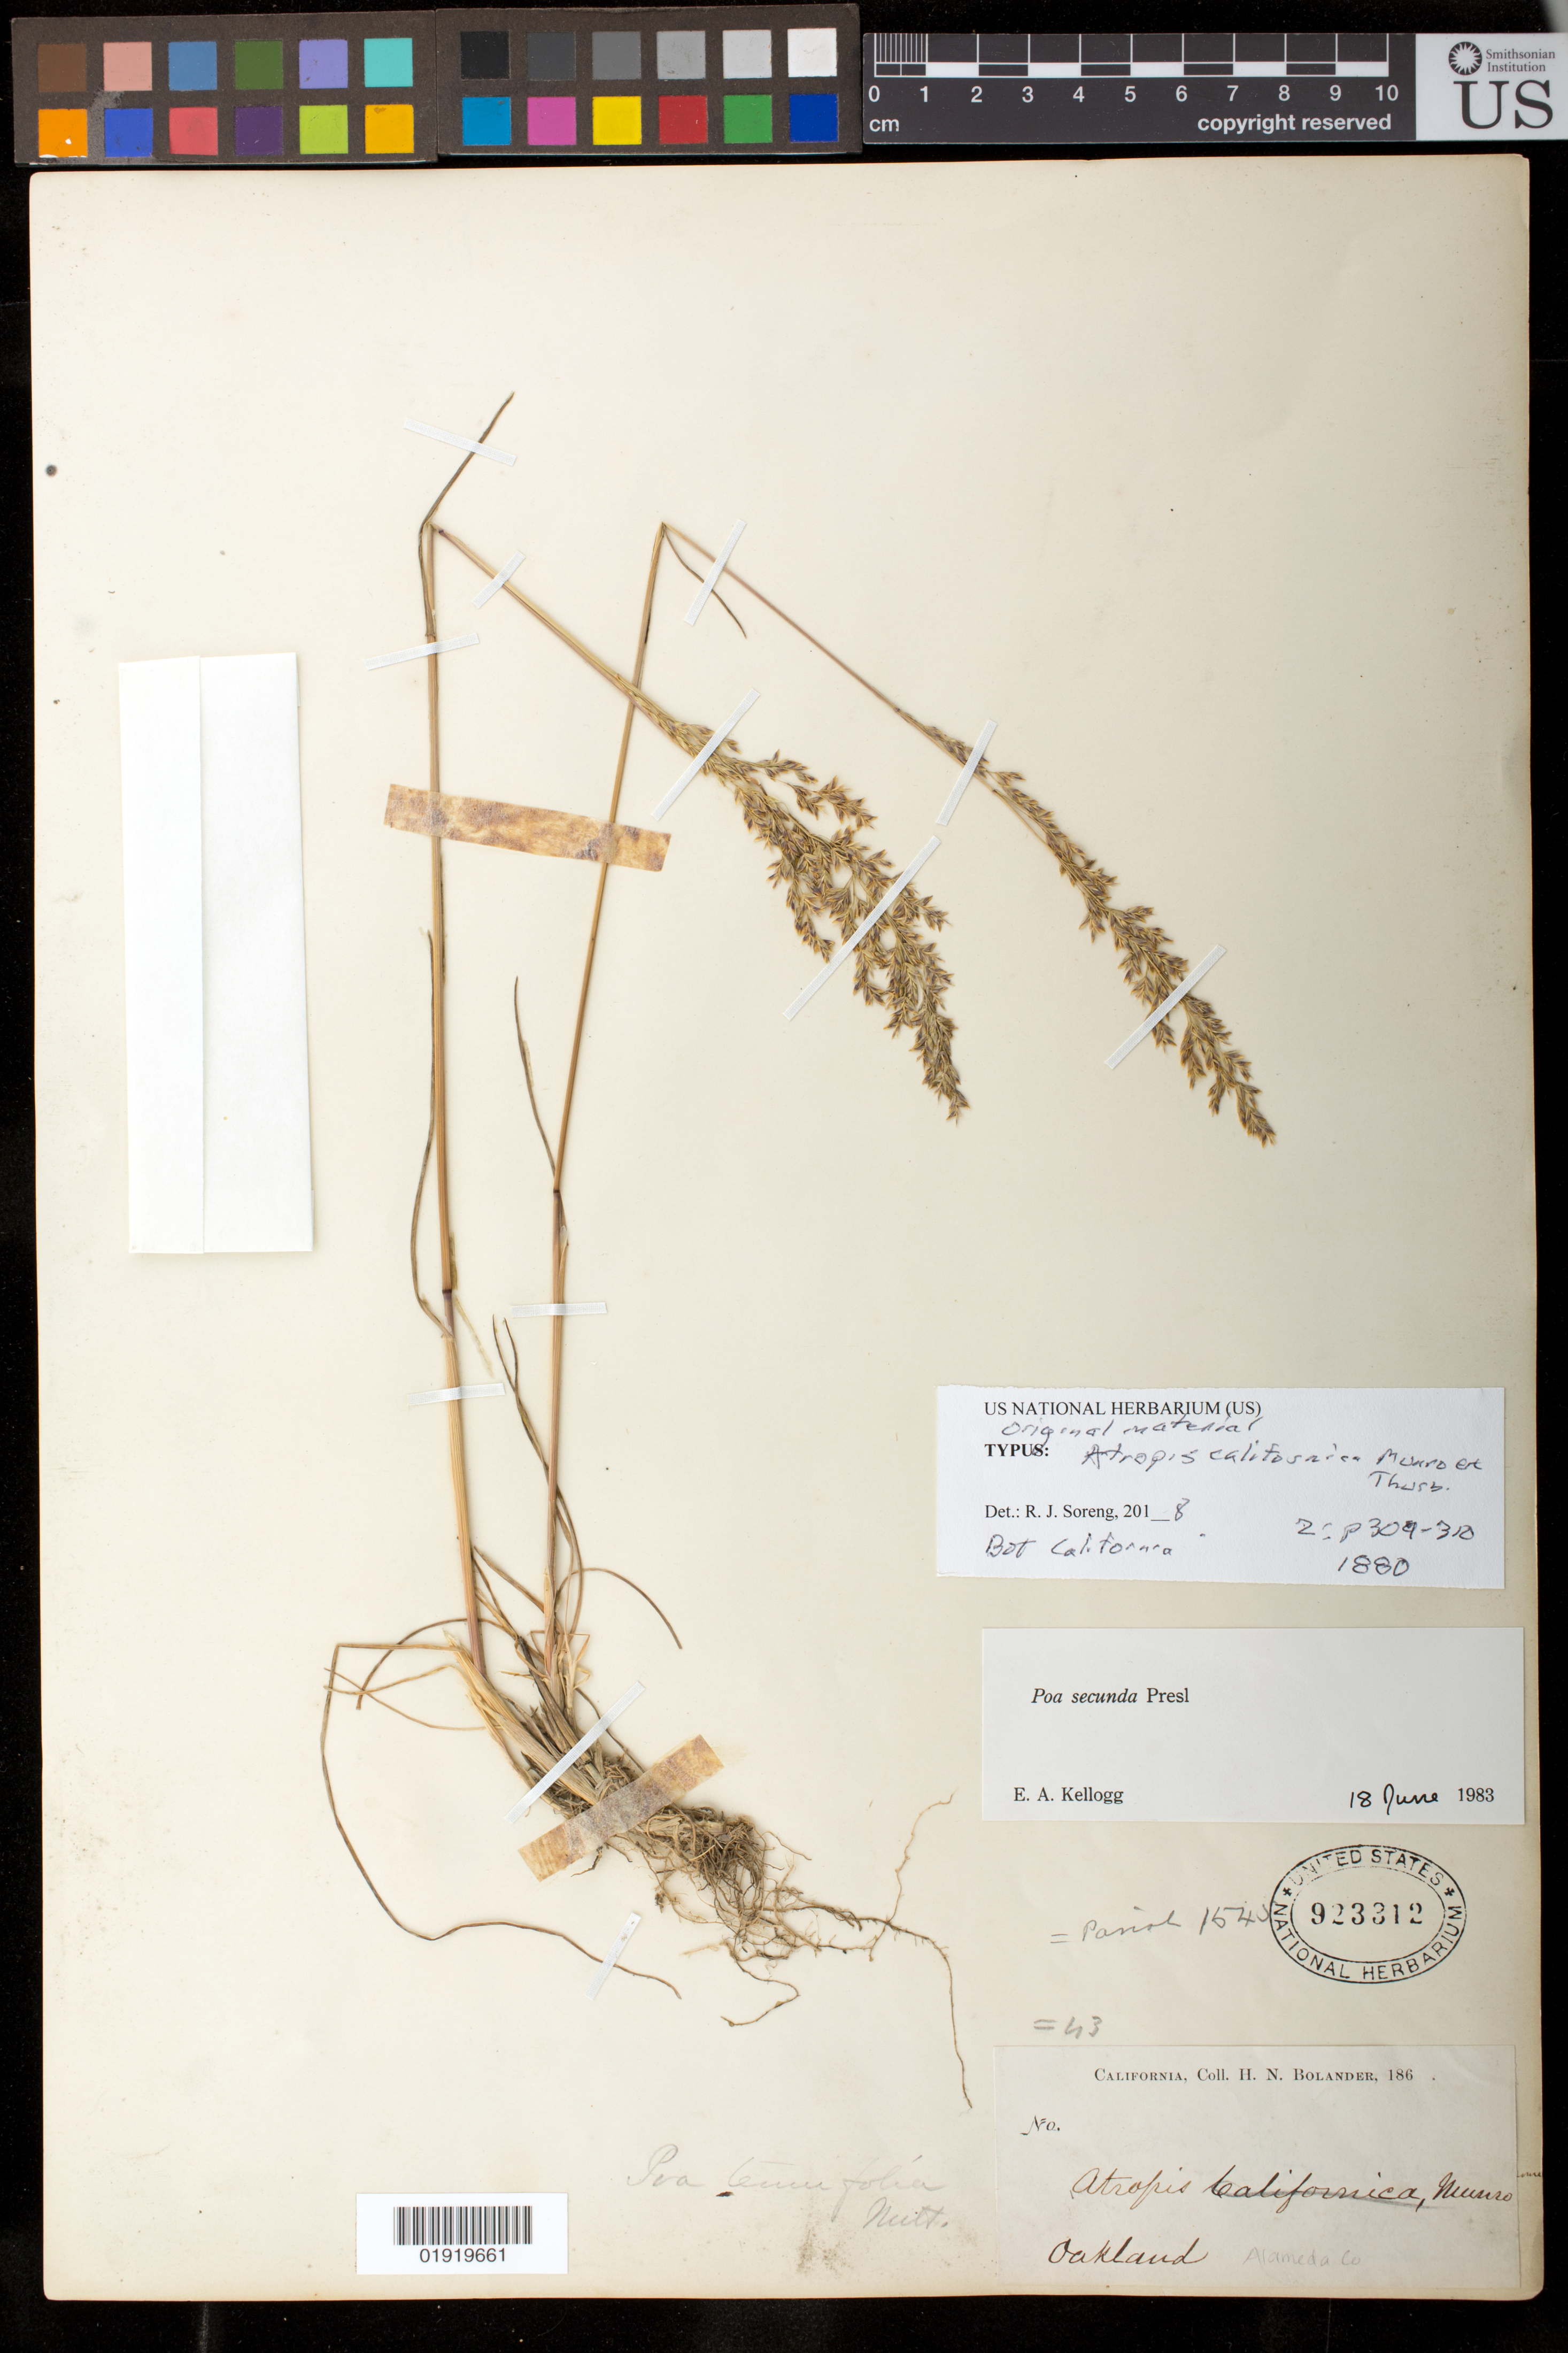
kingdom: Plantae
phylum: Tracheophyta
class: Liliopsida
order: Poales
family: Poaceae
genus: Atropis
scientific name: Atropis californica Munro ex Thurb., nom. illeg.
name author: Munro ex Thurb.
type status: Original Material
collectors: H. Bolander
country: United States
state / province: California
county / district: Alameda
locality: Oakland.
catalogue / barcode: US 923312